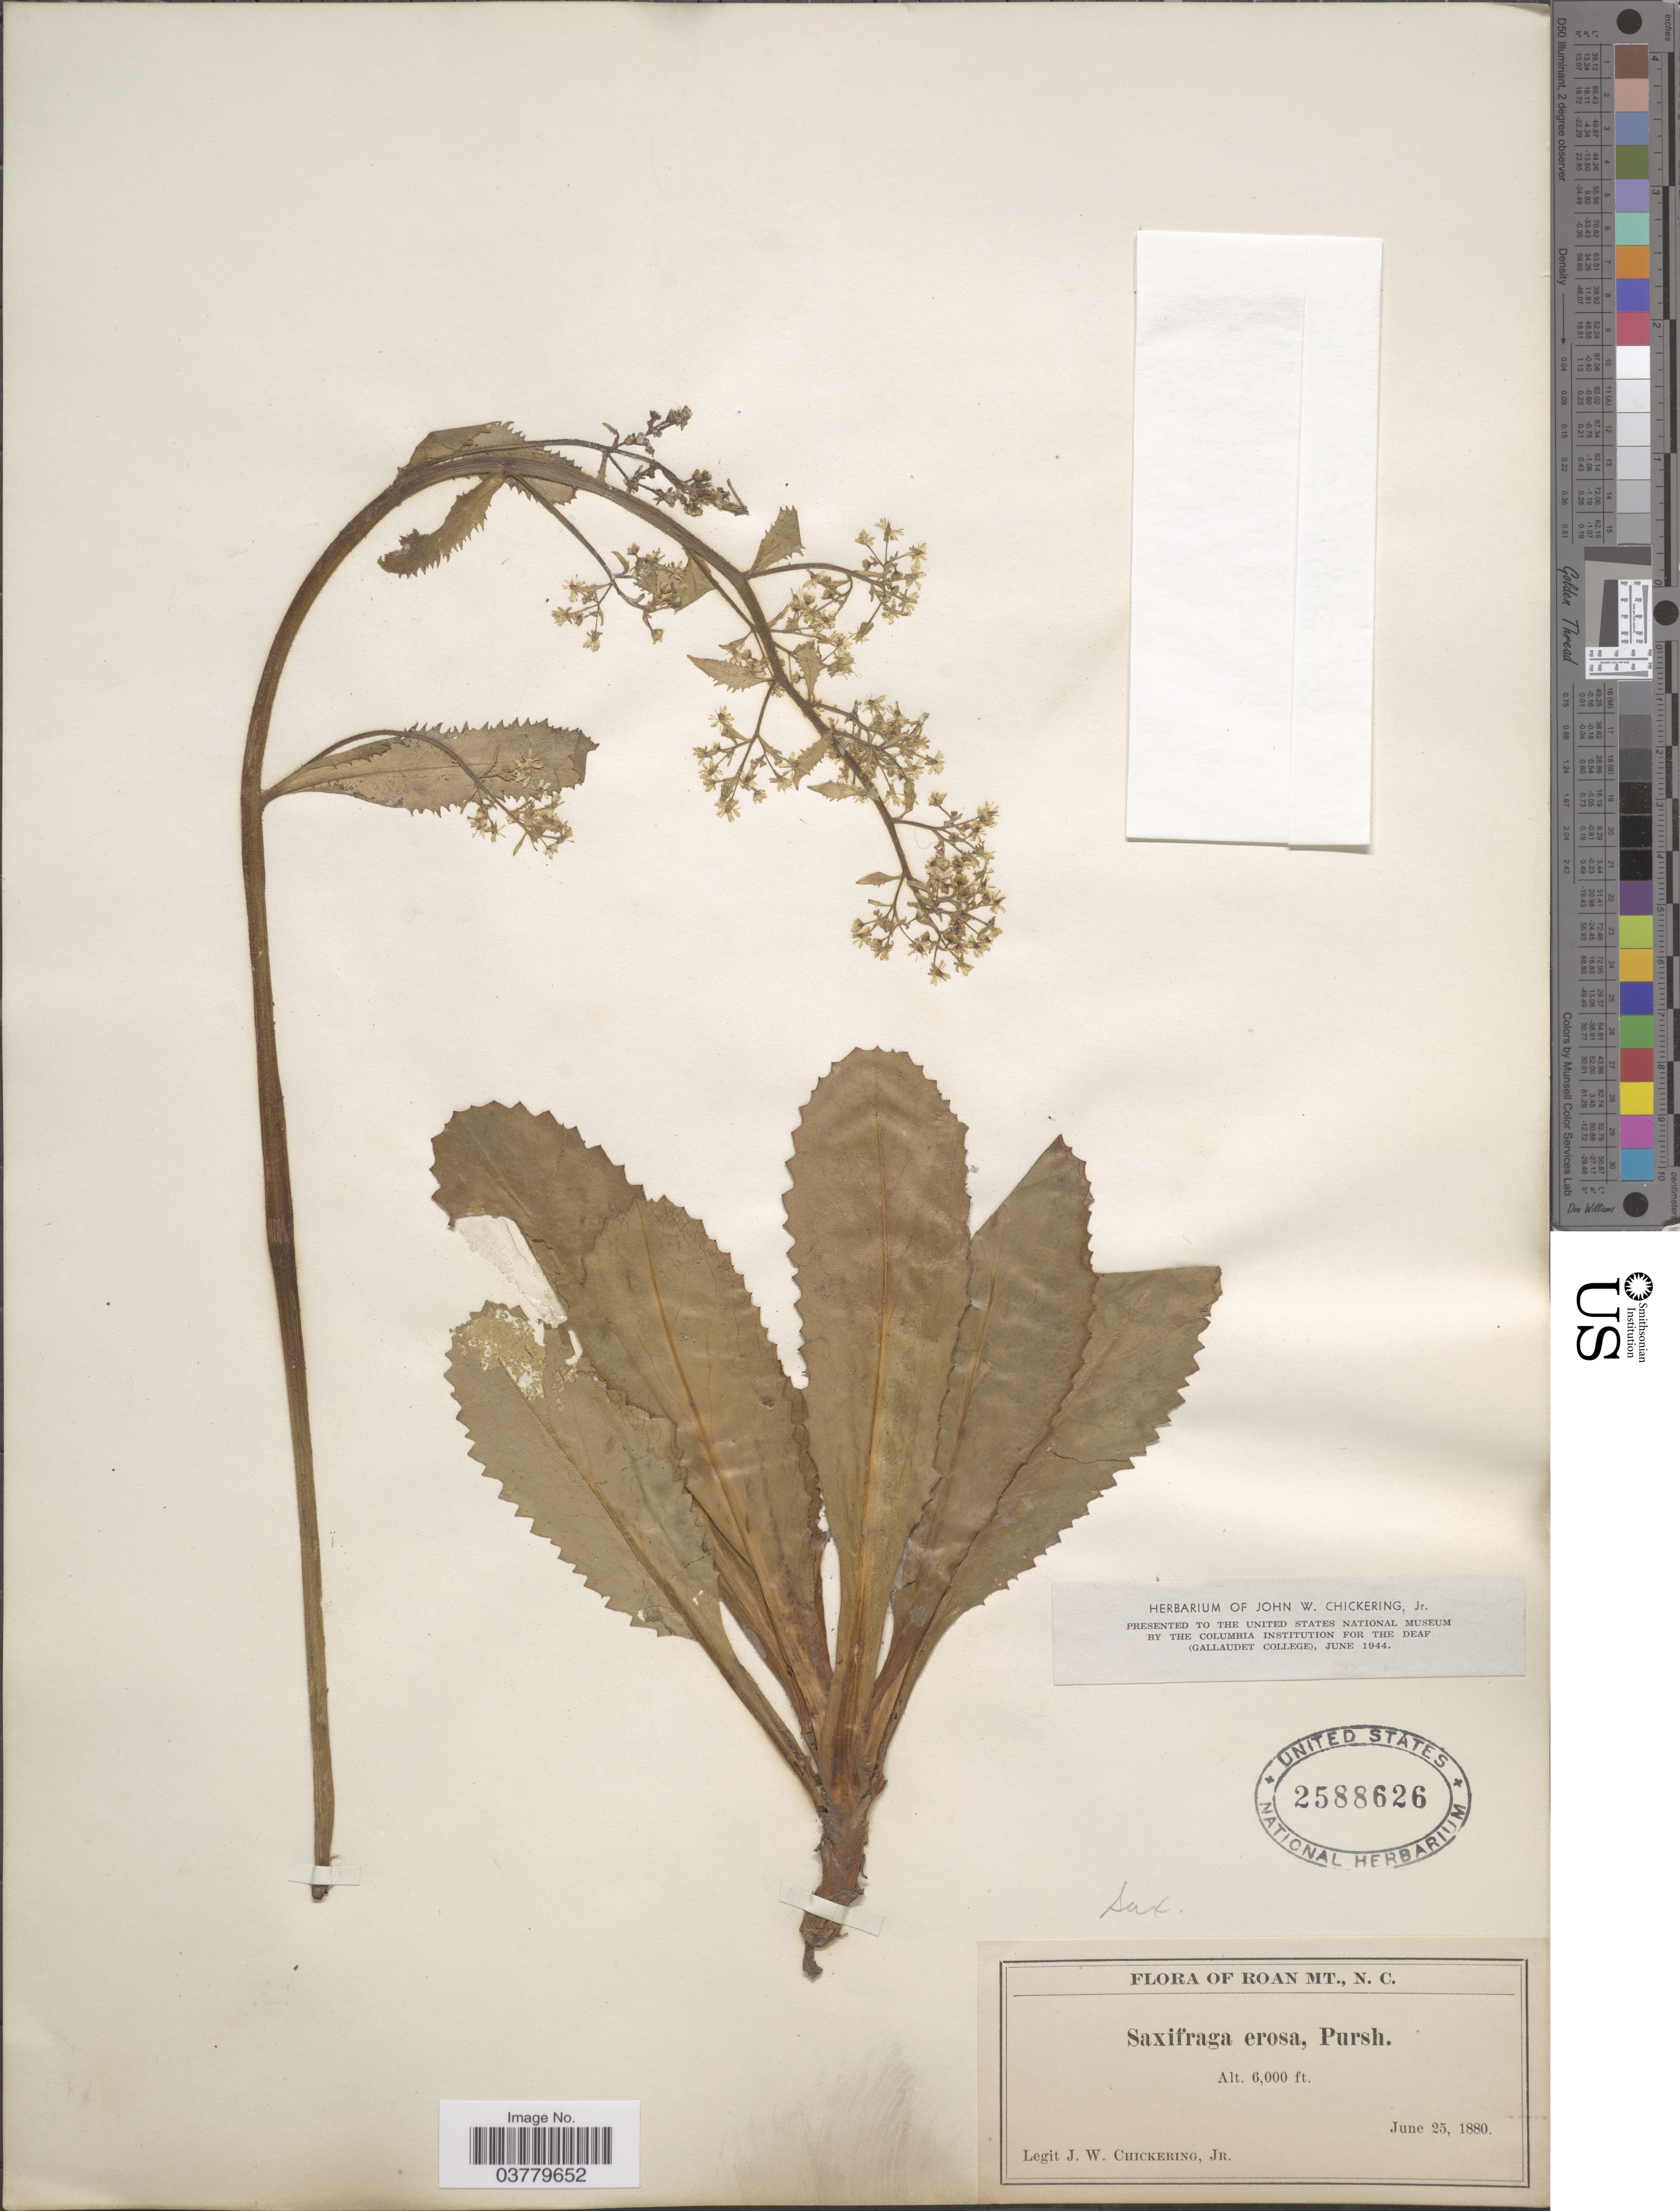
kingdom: Plantae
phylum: Tracheophyta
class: Magnoliopsida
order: Saxifragales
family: Saxifragaceae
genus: Micranthes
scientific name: Micranthes micranthidifolia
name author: (Haw.) Small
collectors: J. W. Chickering Jr.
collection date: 1880-06-25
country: United States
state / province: North Carolina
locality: Roan Mt.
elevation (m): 1829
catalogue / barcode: US 2588626